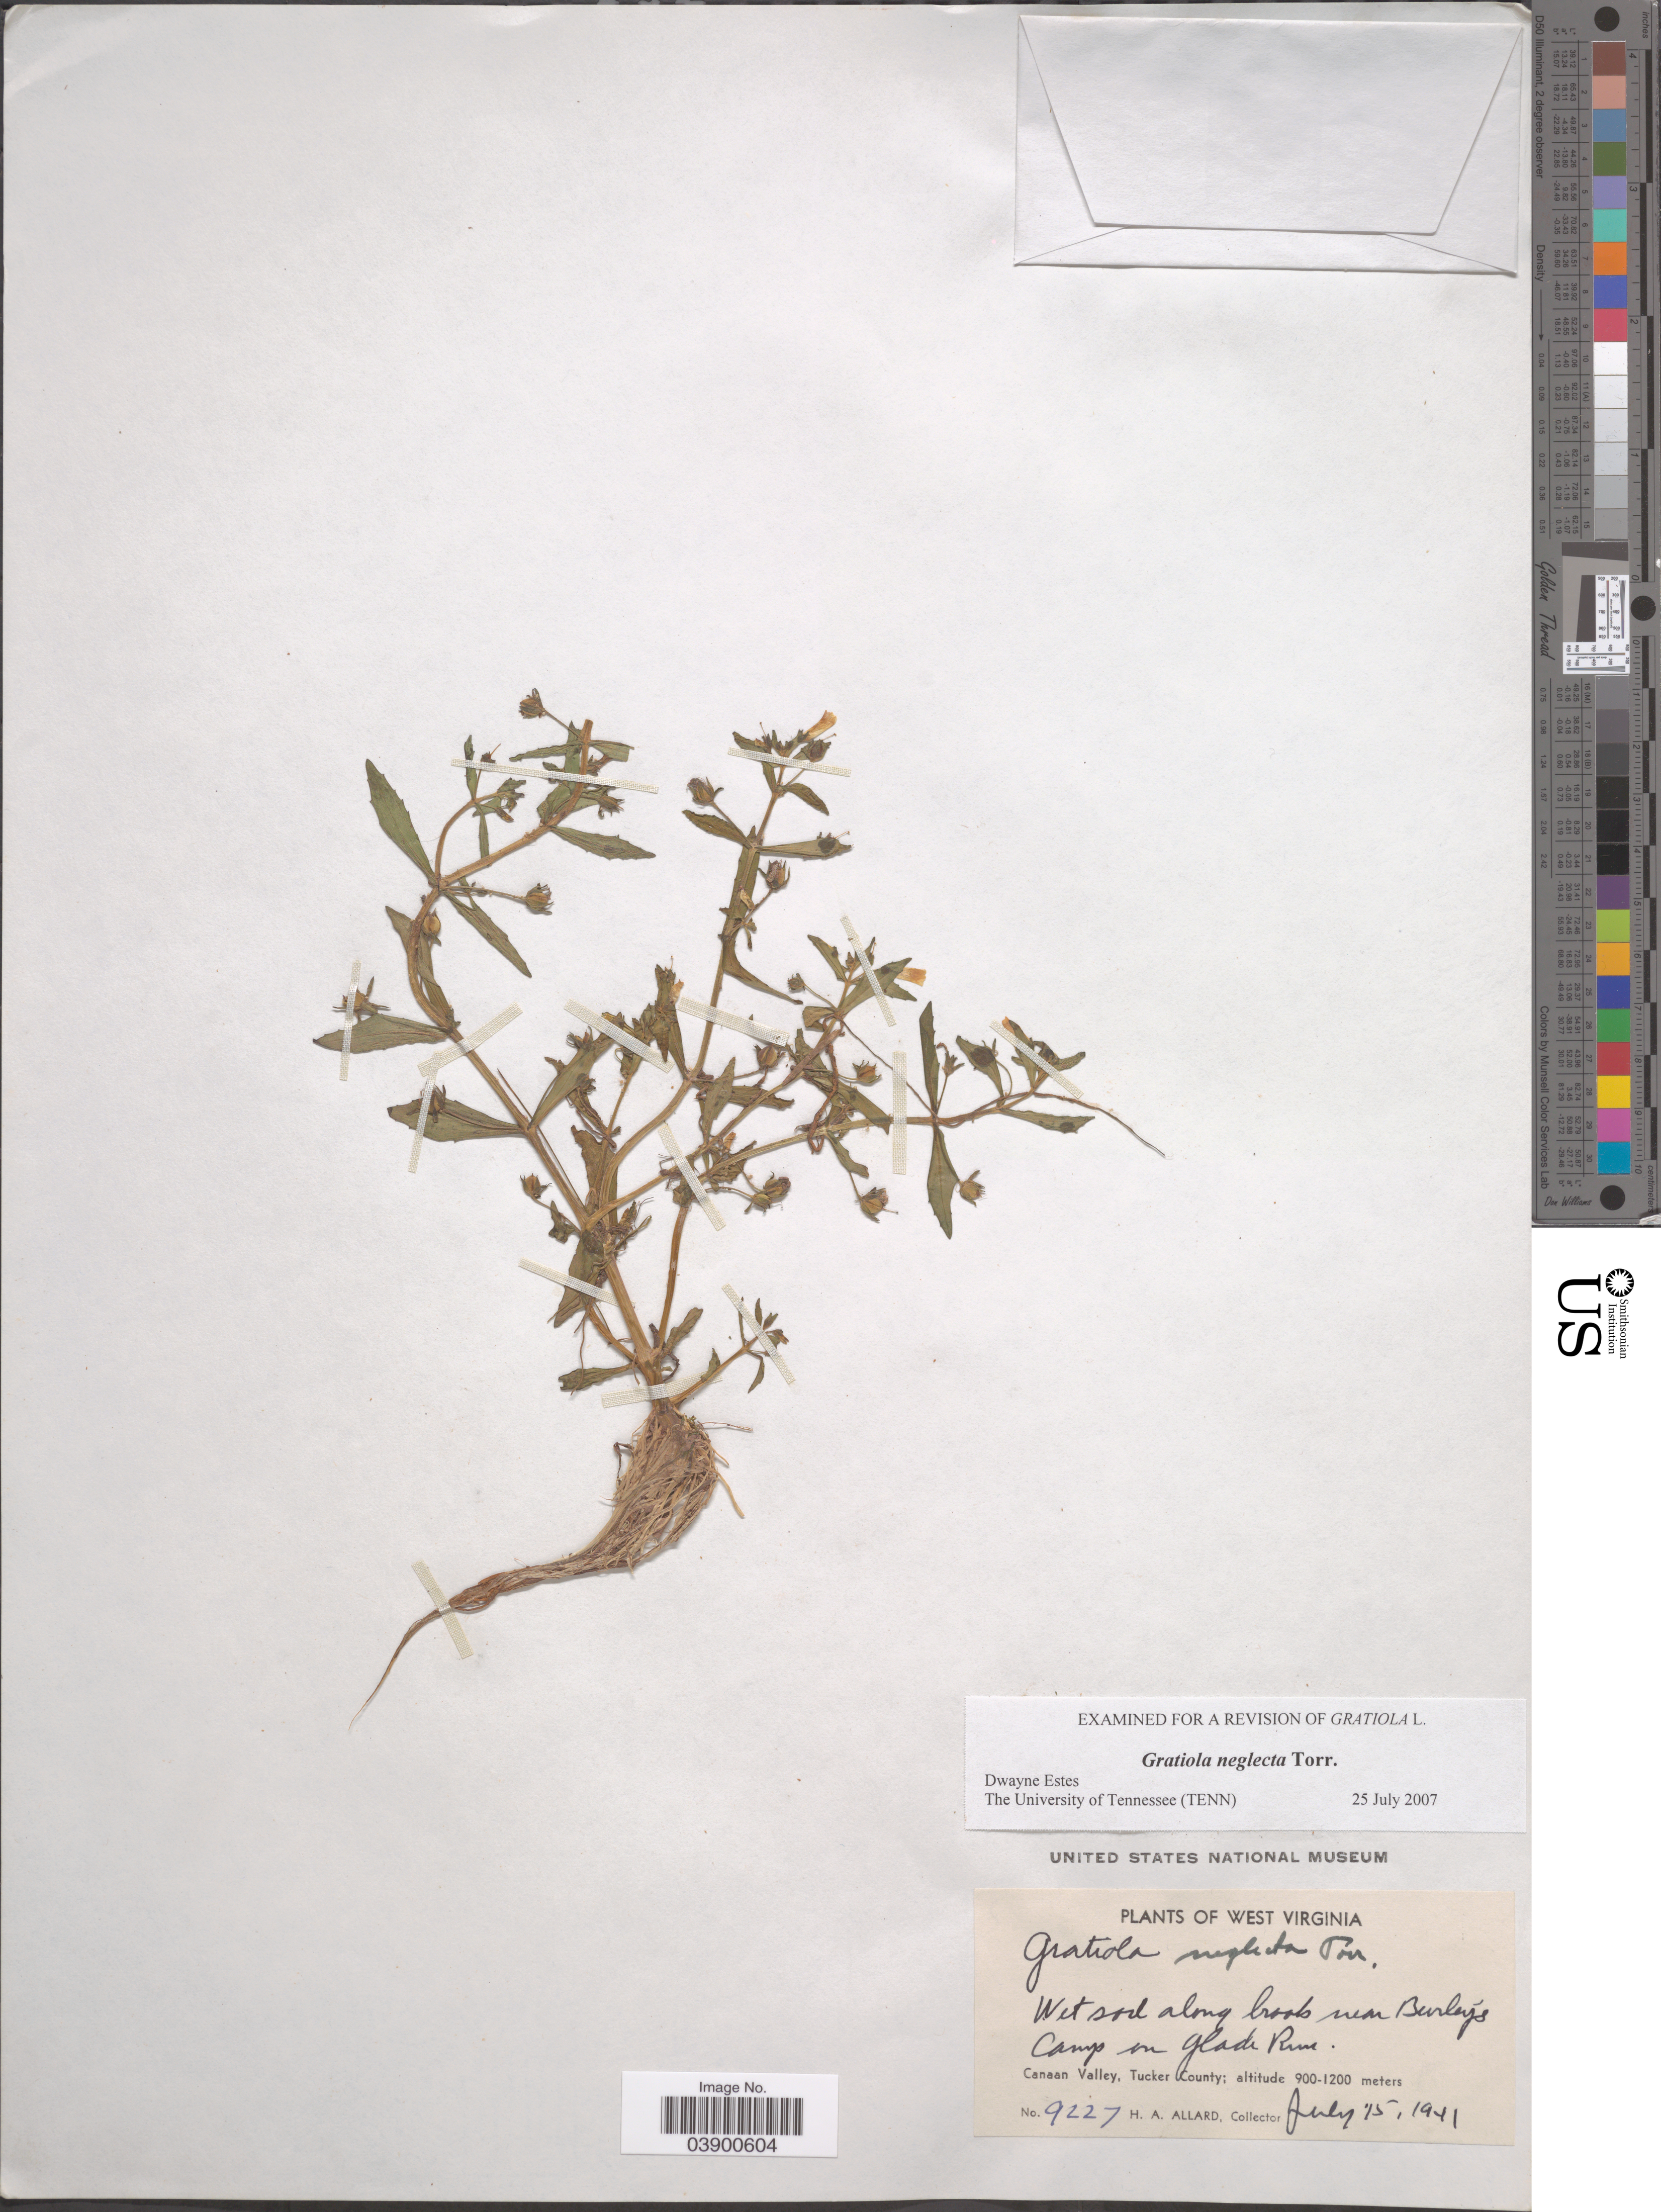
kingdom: Plantae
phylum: Tracheophyta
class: Magnoliopsida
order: Lamiales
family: Plantaginaceae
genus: Gratiola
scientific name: Gratiola neglecta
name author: Torr.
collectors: H. A. Allard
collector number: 9227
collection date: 1941-07-15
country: United States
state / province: West Virginia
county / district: Tucker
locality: Near Burley's Camp on Glade River. Canaan Valley, Tucker County.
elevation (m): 900